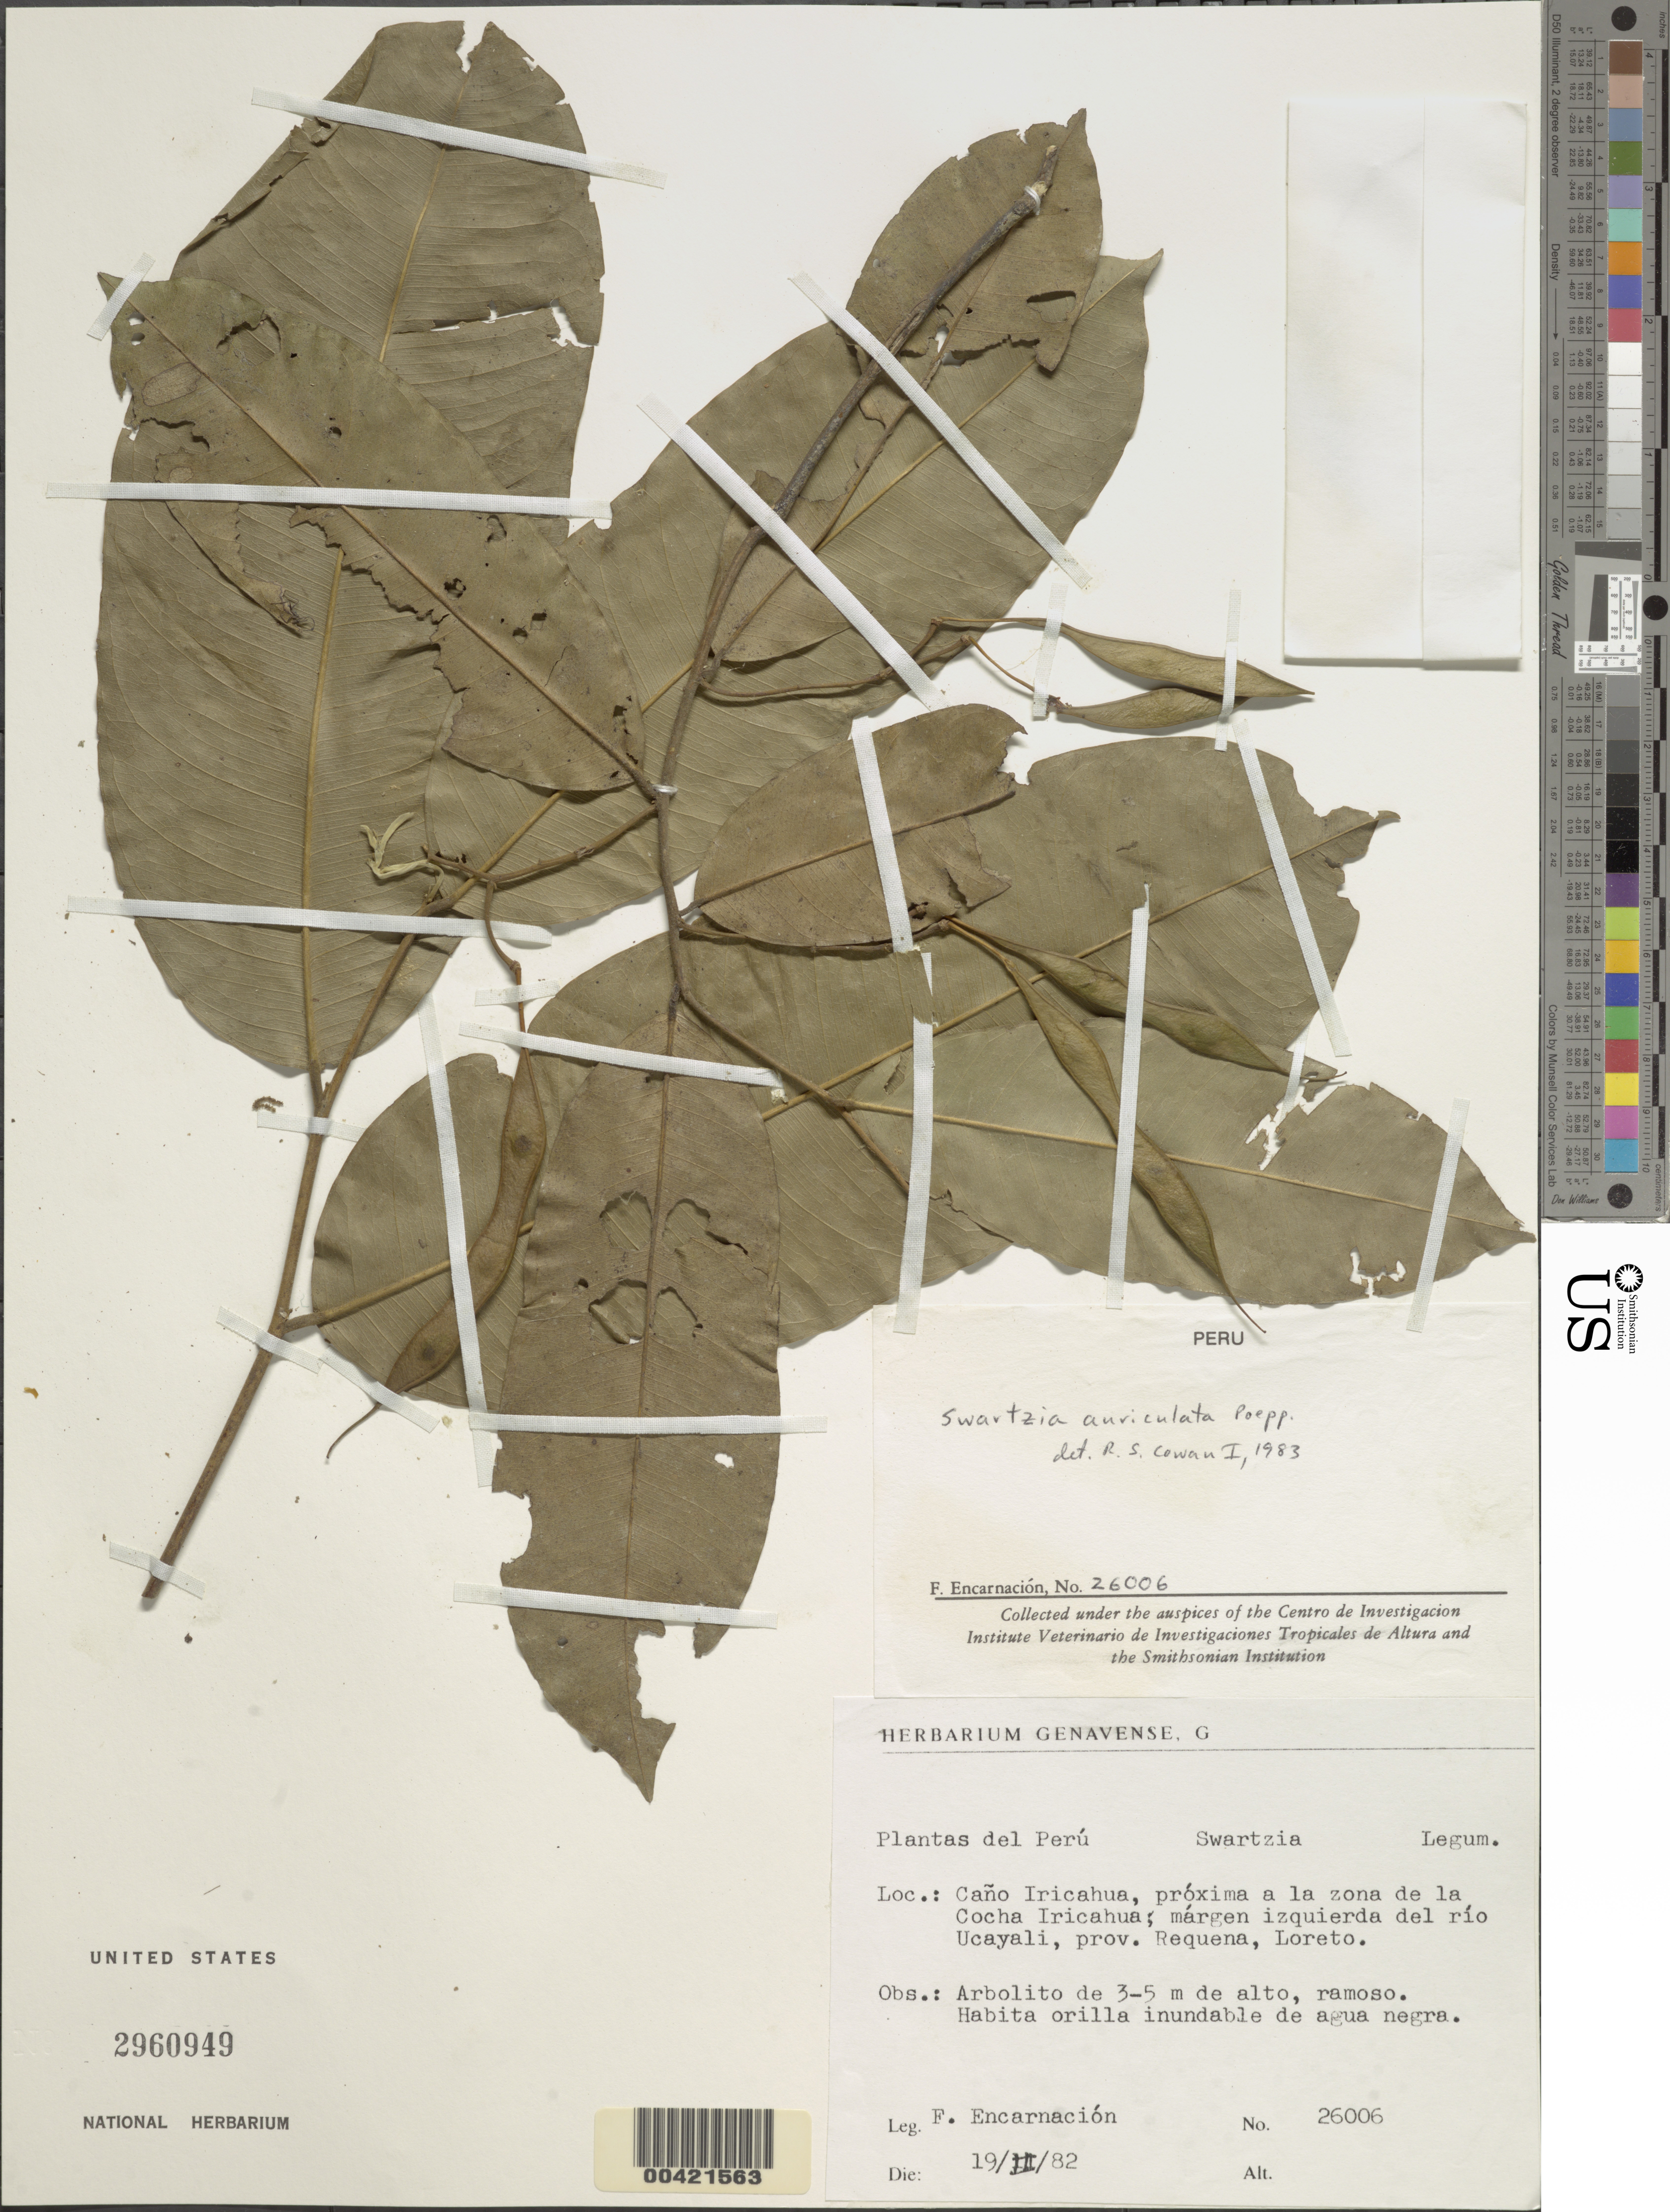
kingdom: Plantae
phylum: Tracheophyta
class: Magnoliopsida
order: Fabales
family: Fabaceae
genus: Swartzia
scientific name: Swartzia auriculata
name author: Poepp. in Poepp. & Endl.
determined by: Cowan, R. S.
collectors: F. Encarnación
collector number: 26006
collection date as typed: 19 Feb 1982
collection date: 1982-02-19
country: Peru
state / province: Loreto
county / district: Requena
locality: Cano iricahua, proxima a la zona de la cocha iricahua, margen izquierda del rio ucayali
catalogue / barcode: US 2960949